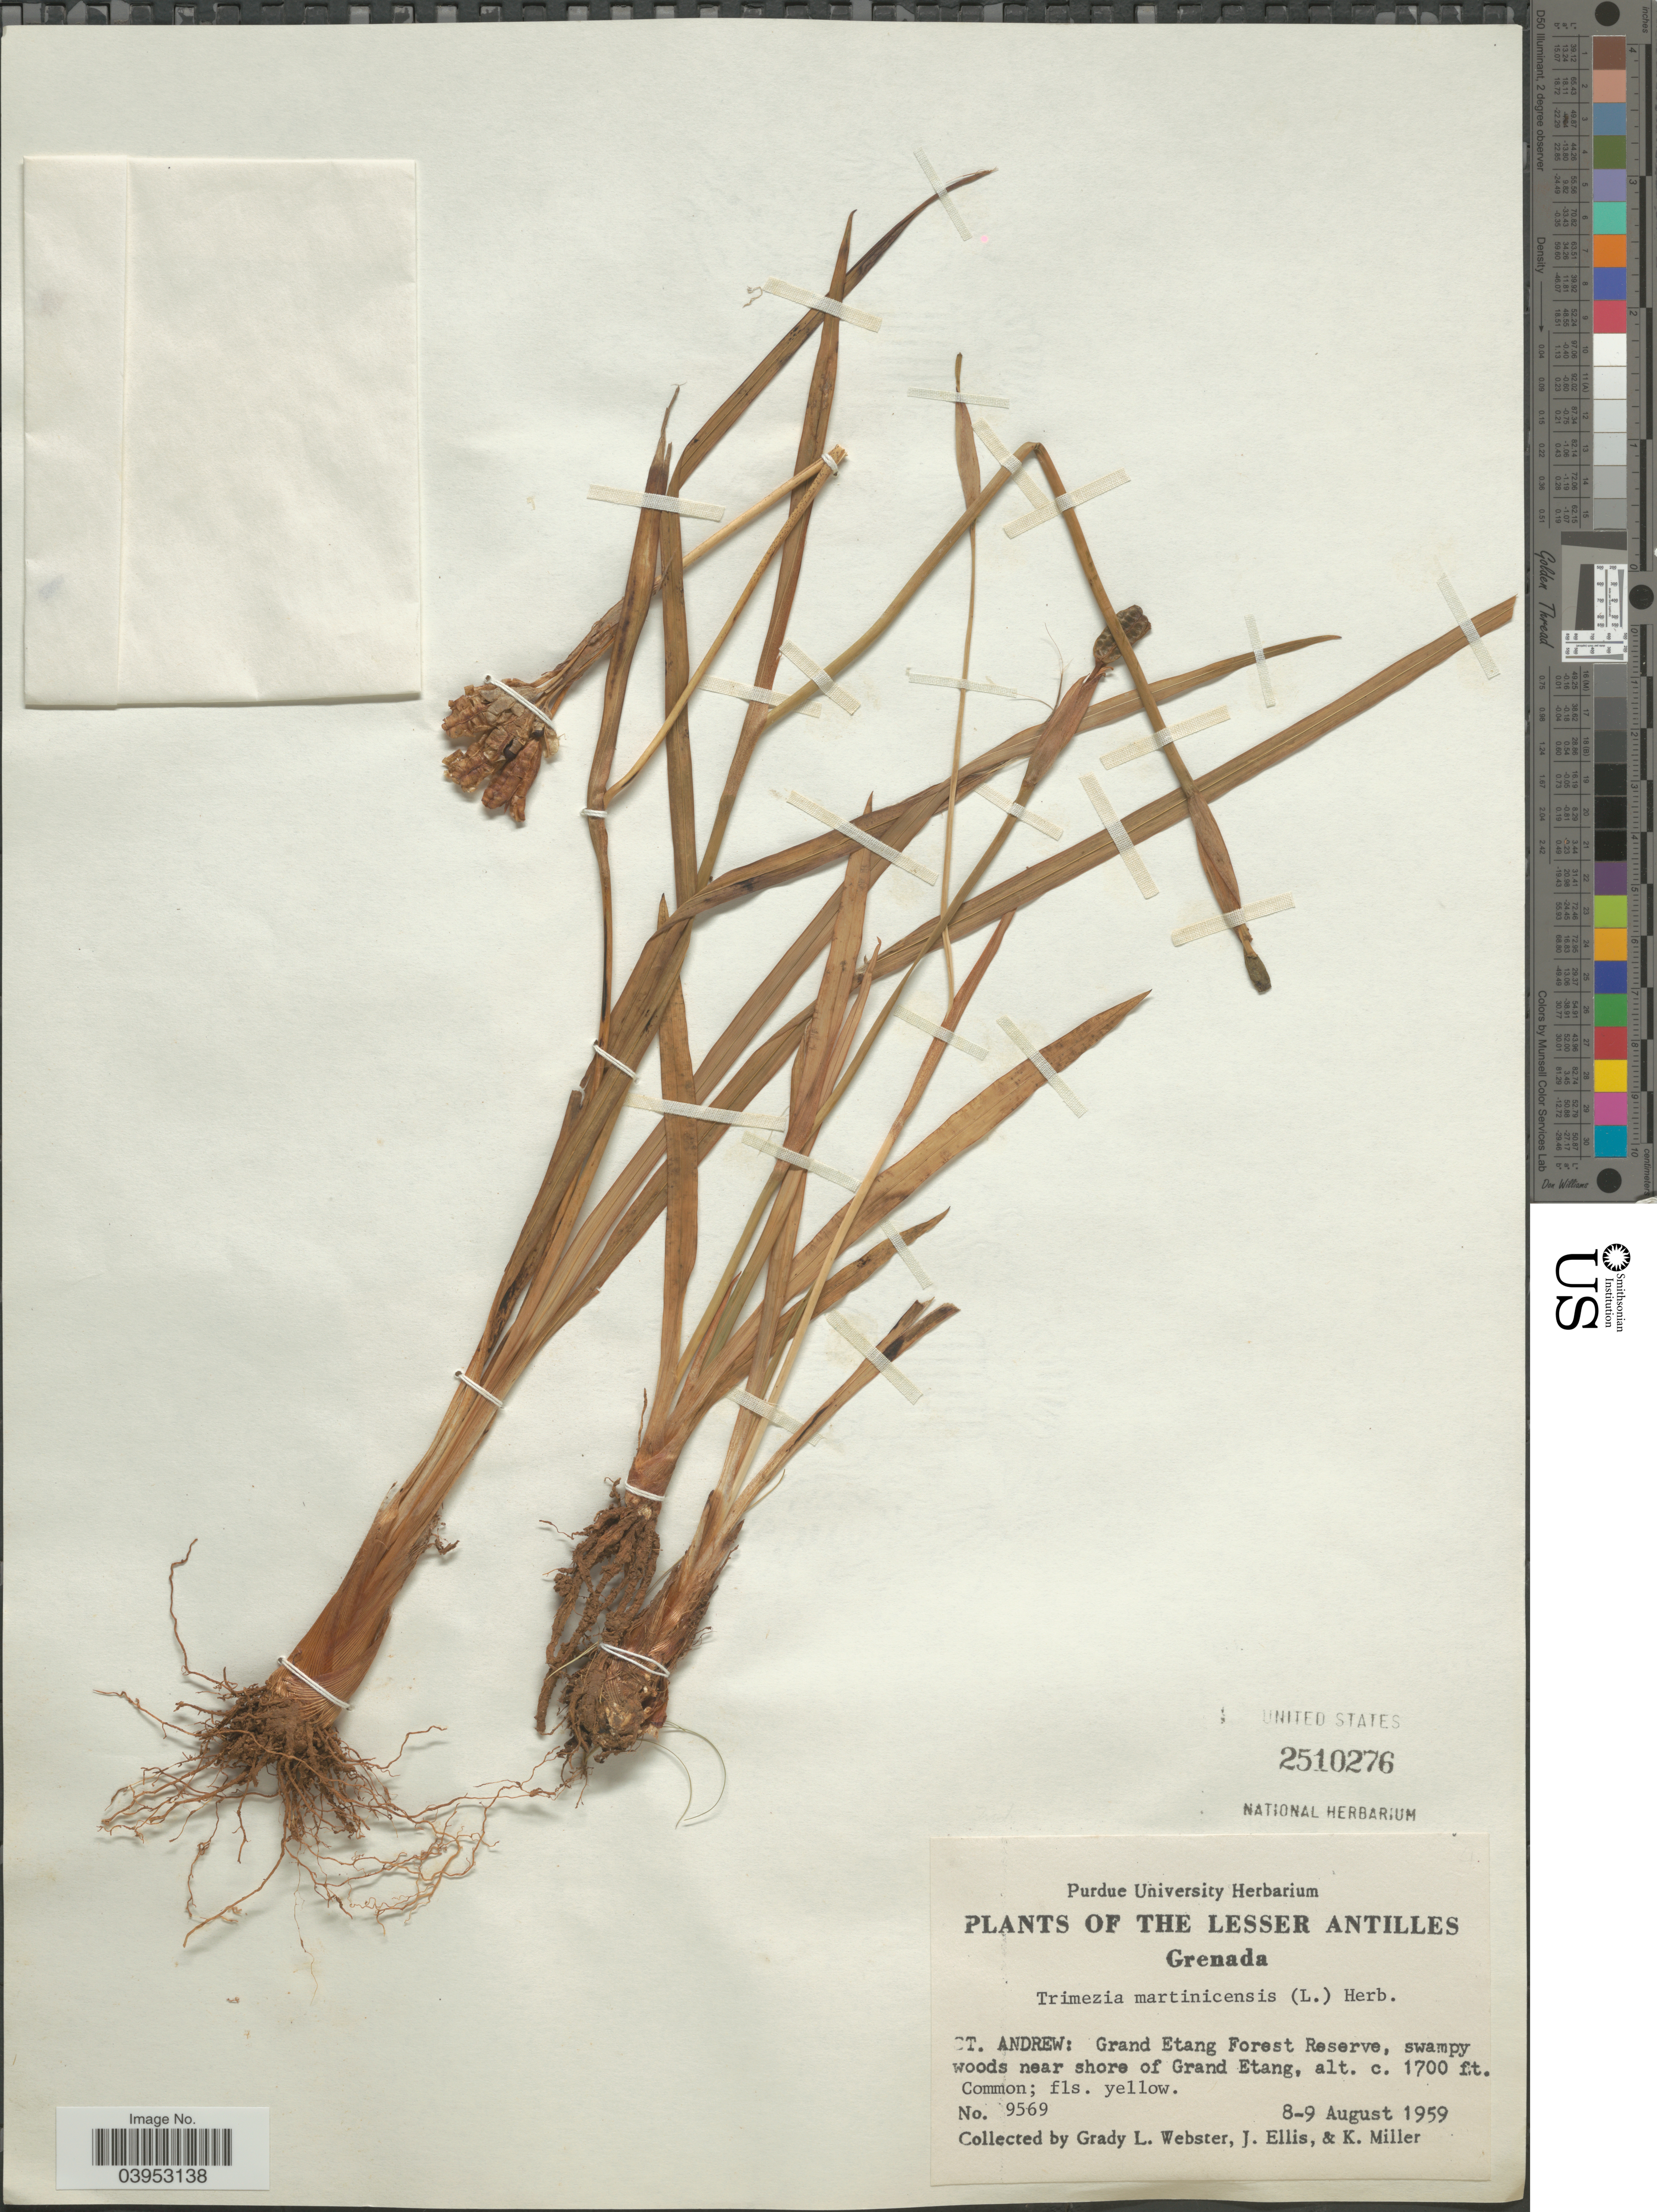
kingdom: Plantae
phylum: Tracheophyta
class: Liliopsida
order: Asparagales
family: Iridaceae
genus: Trimezia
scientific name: Trimezia martinicensis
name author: (Jacq.) Herb.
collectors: G. L. Webster, J. Ellis & K. Miller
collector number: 9569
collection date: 1959-08-08/1959-08-09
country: Grenada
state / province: Saint Andrew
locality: The Lesser Antilles. St. Andrew: Grand Etang Forest Reserve, swampy woods near shore of Grand Etang.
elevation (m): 518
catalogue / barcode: US 2510276